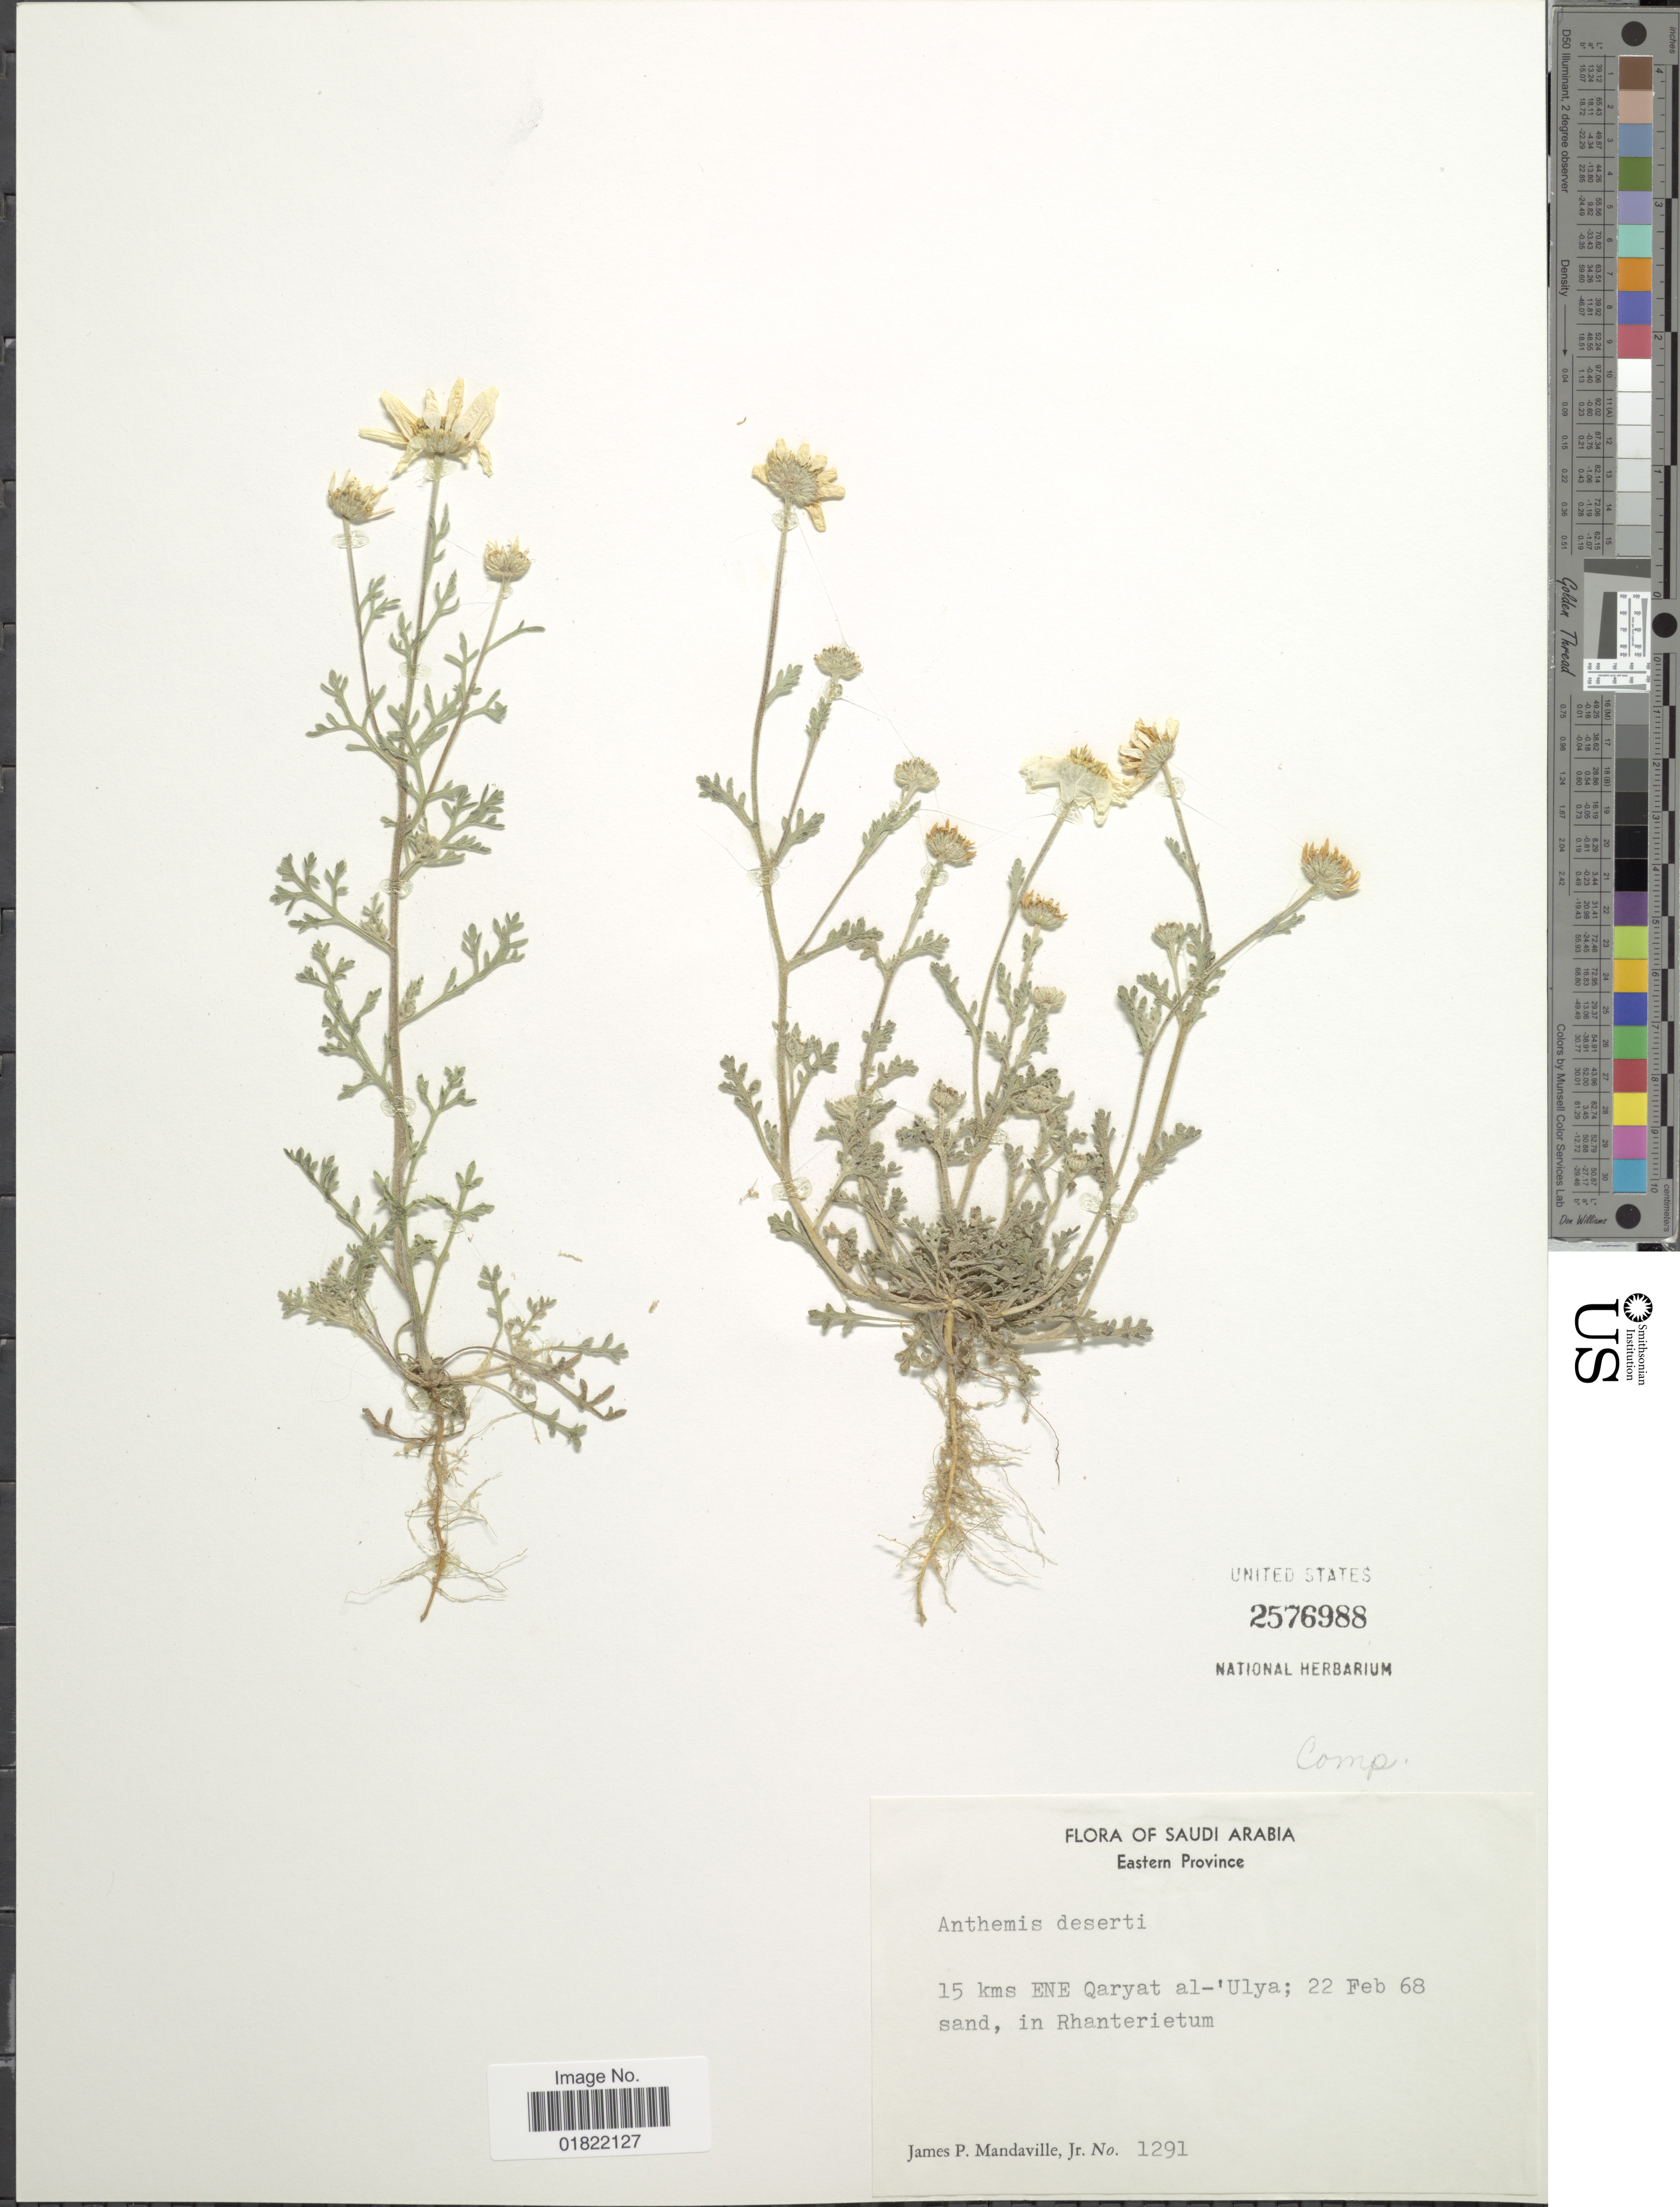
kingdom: Plantae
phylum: Tracheophyta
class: Magnoliopsida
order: Asterales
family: Asteraceae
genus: Anthemis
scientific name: Anthemis deserti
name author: Boiss.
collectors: J. Mandaville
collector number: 1291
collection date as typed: Transcribed d/m/y: 22/2/68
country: Saudi Arabia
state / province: Ash Sharqiyah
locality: Eastern Province, 15 kms ENE Qaryat al-'Ulya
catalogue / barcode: US 2576988